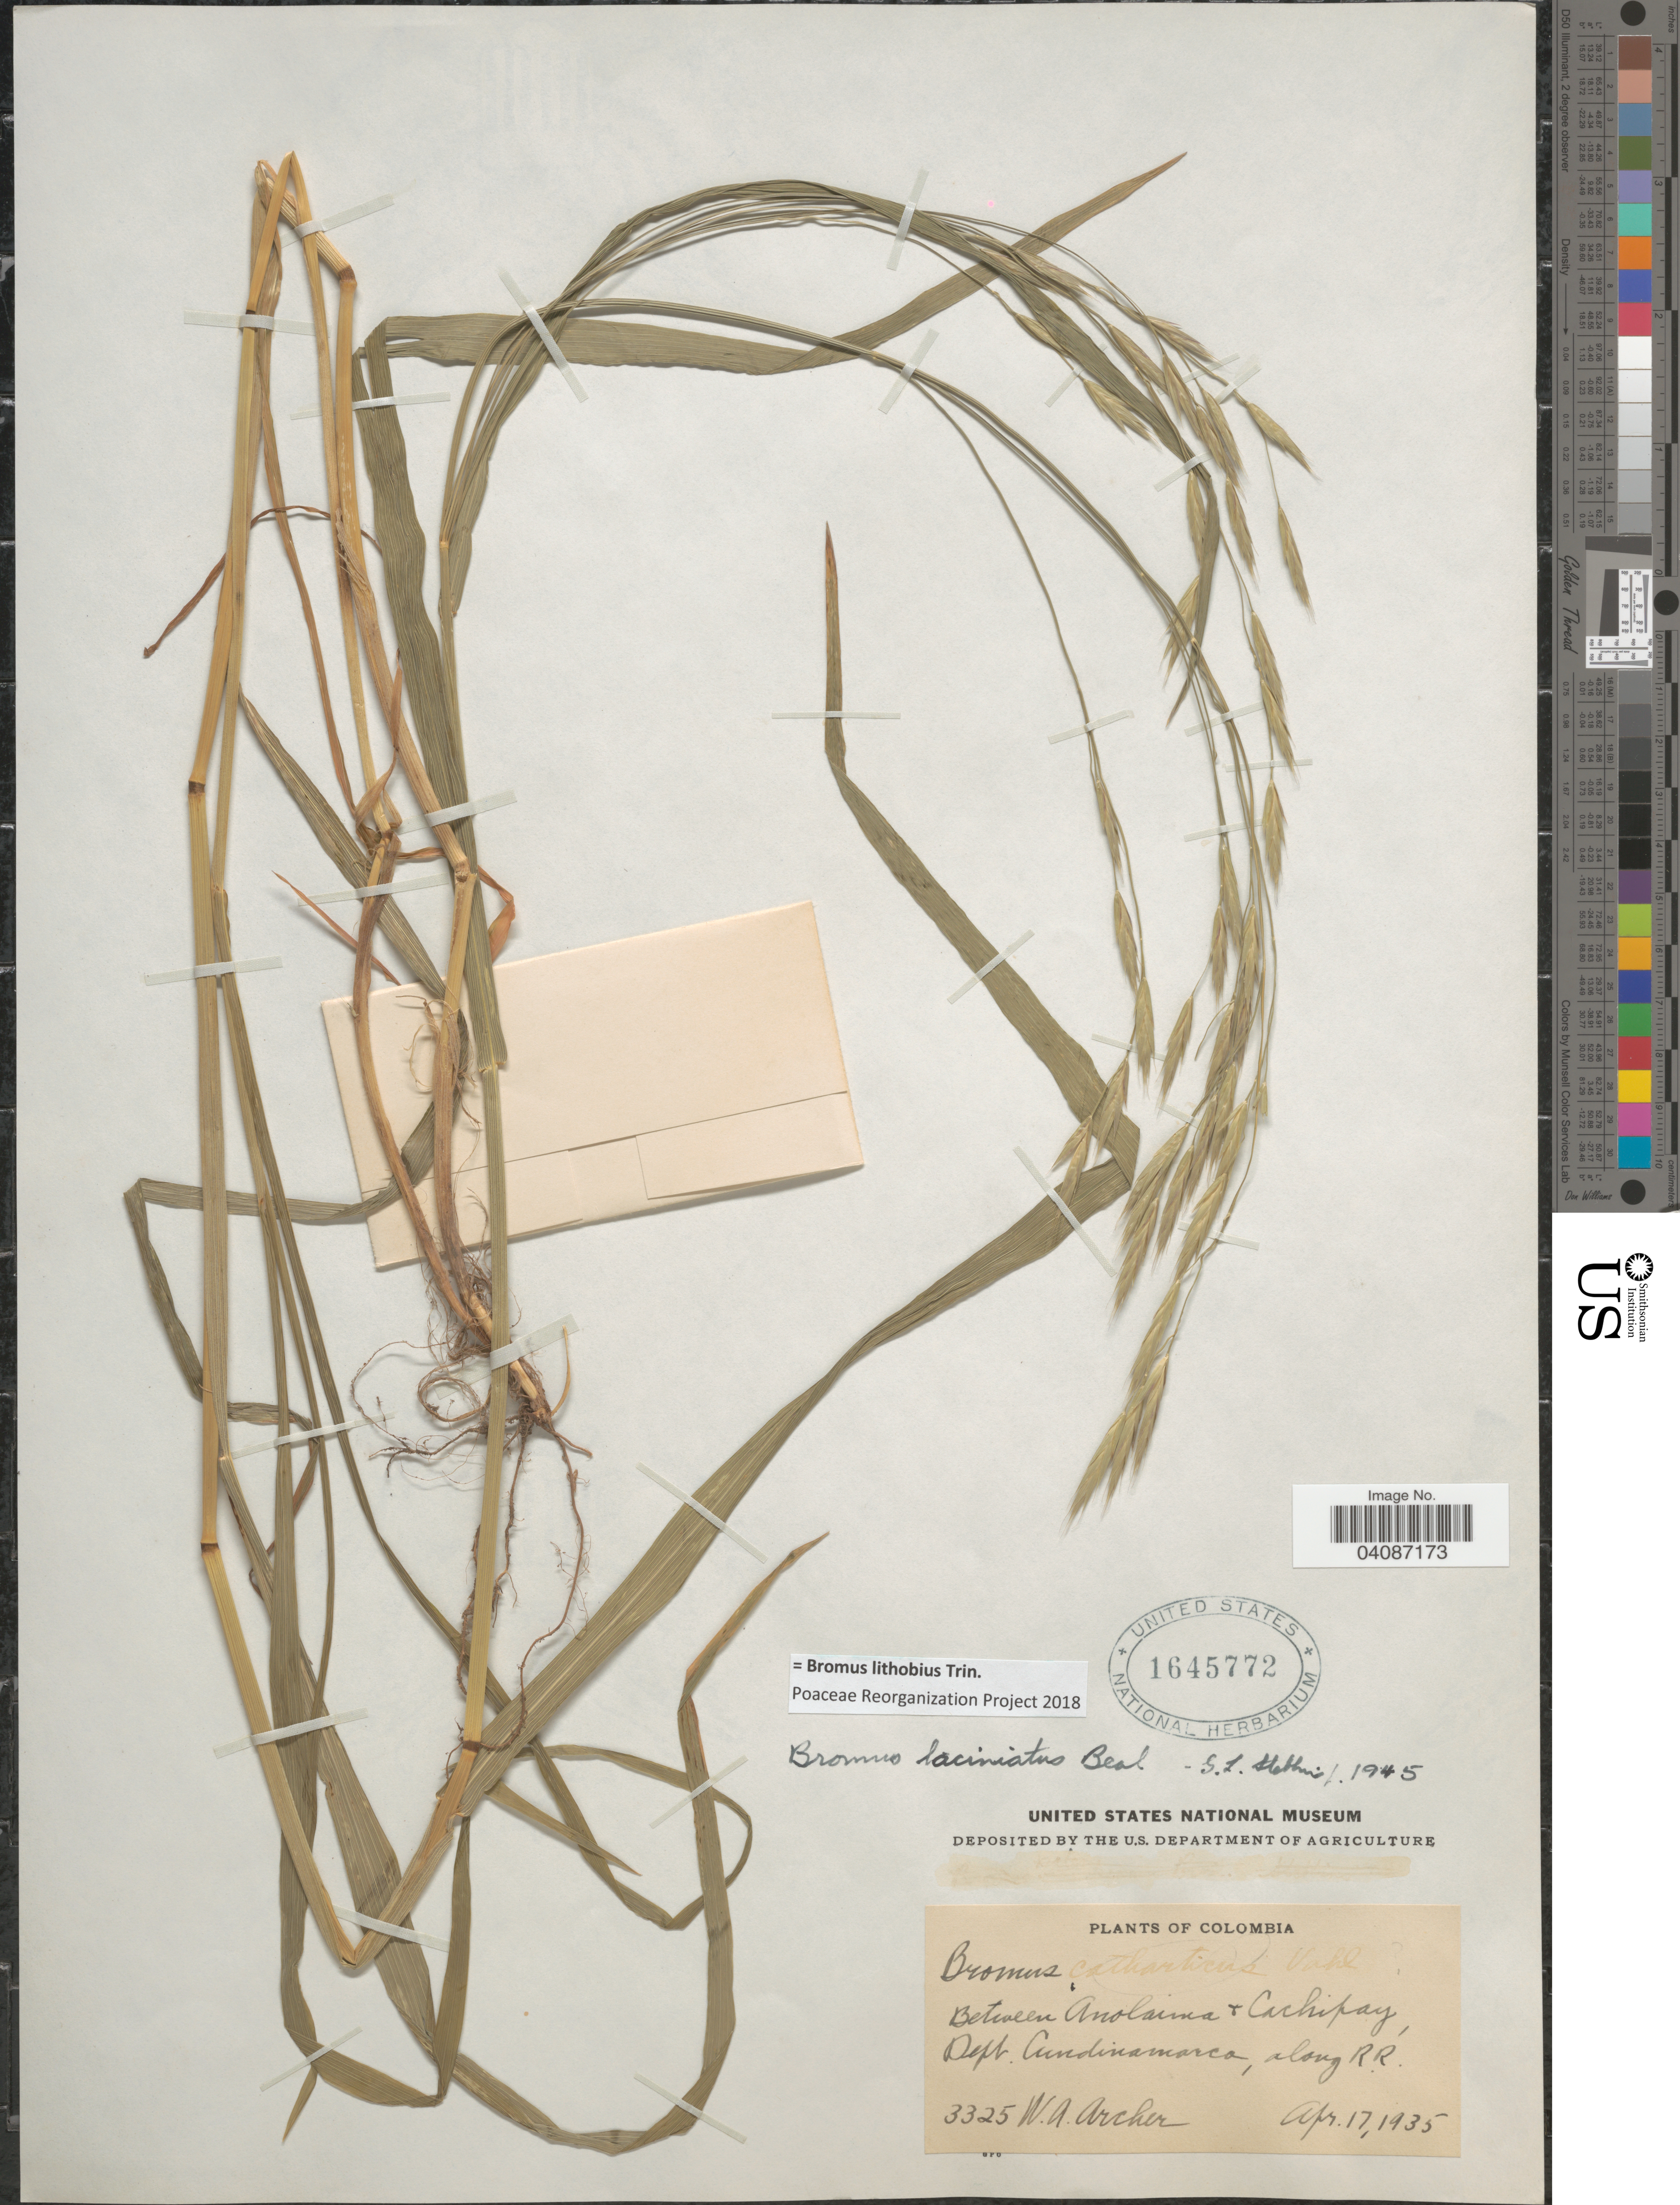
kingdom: Plantae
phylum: Tracheophyta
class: Liliopsida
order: Poales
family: Poaceae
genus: Bromus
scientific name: Bromus lithobius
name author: Trin.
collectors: W. Archer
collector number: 3325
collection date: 1935-04-17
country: Colombia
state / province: Cundinamarca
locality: Between Anolaima + Cachipay, Dept. Cundinamarca, along R.R.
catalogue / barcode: US 1645772